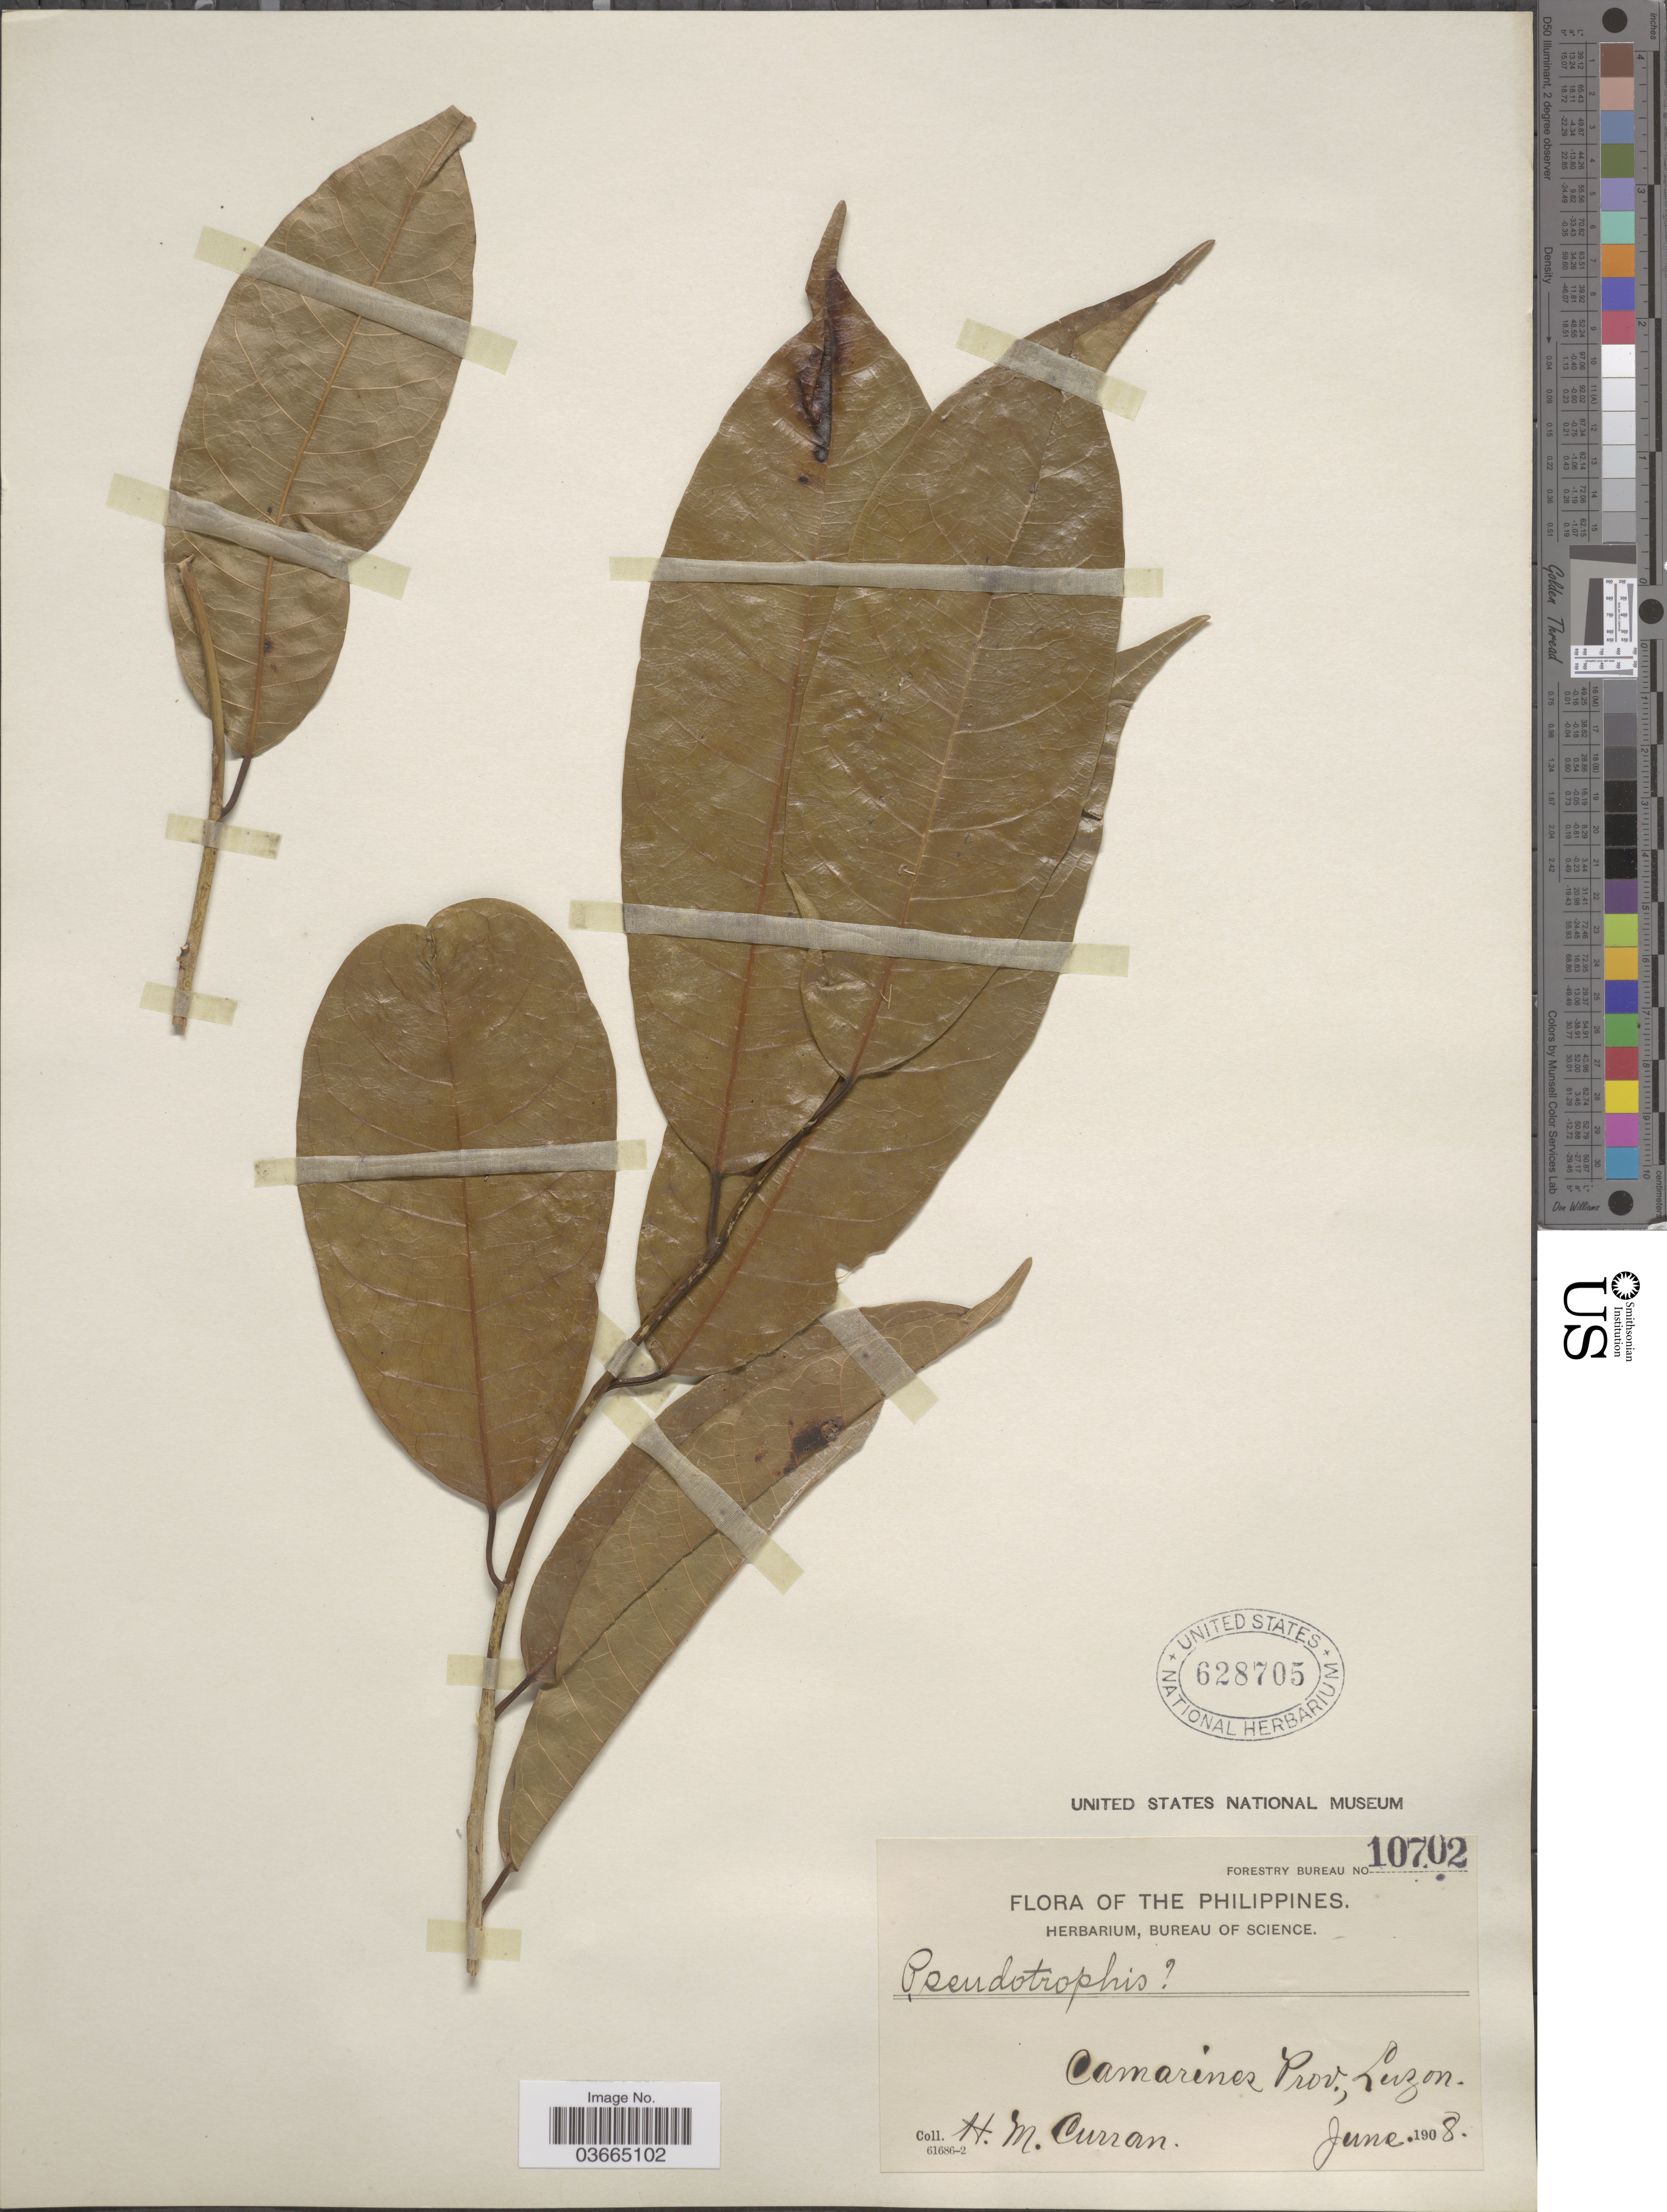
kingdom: Plantae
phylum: Tracheophyta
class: Magnoliopsida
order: Rosales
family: Moraceae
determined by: Strong, Mark T., (BOT), Smithsonian Institution - National Museum of Natural History (UNITED STATES)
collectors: H. M. Curran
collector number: Forestry Bureau 10702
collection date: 1908-06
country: Philippines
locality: The Philippines. Camarines Prov., Luzon.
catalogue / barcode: US 628705